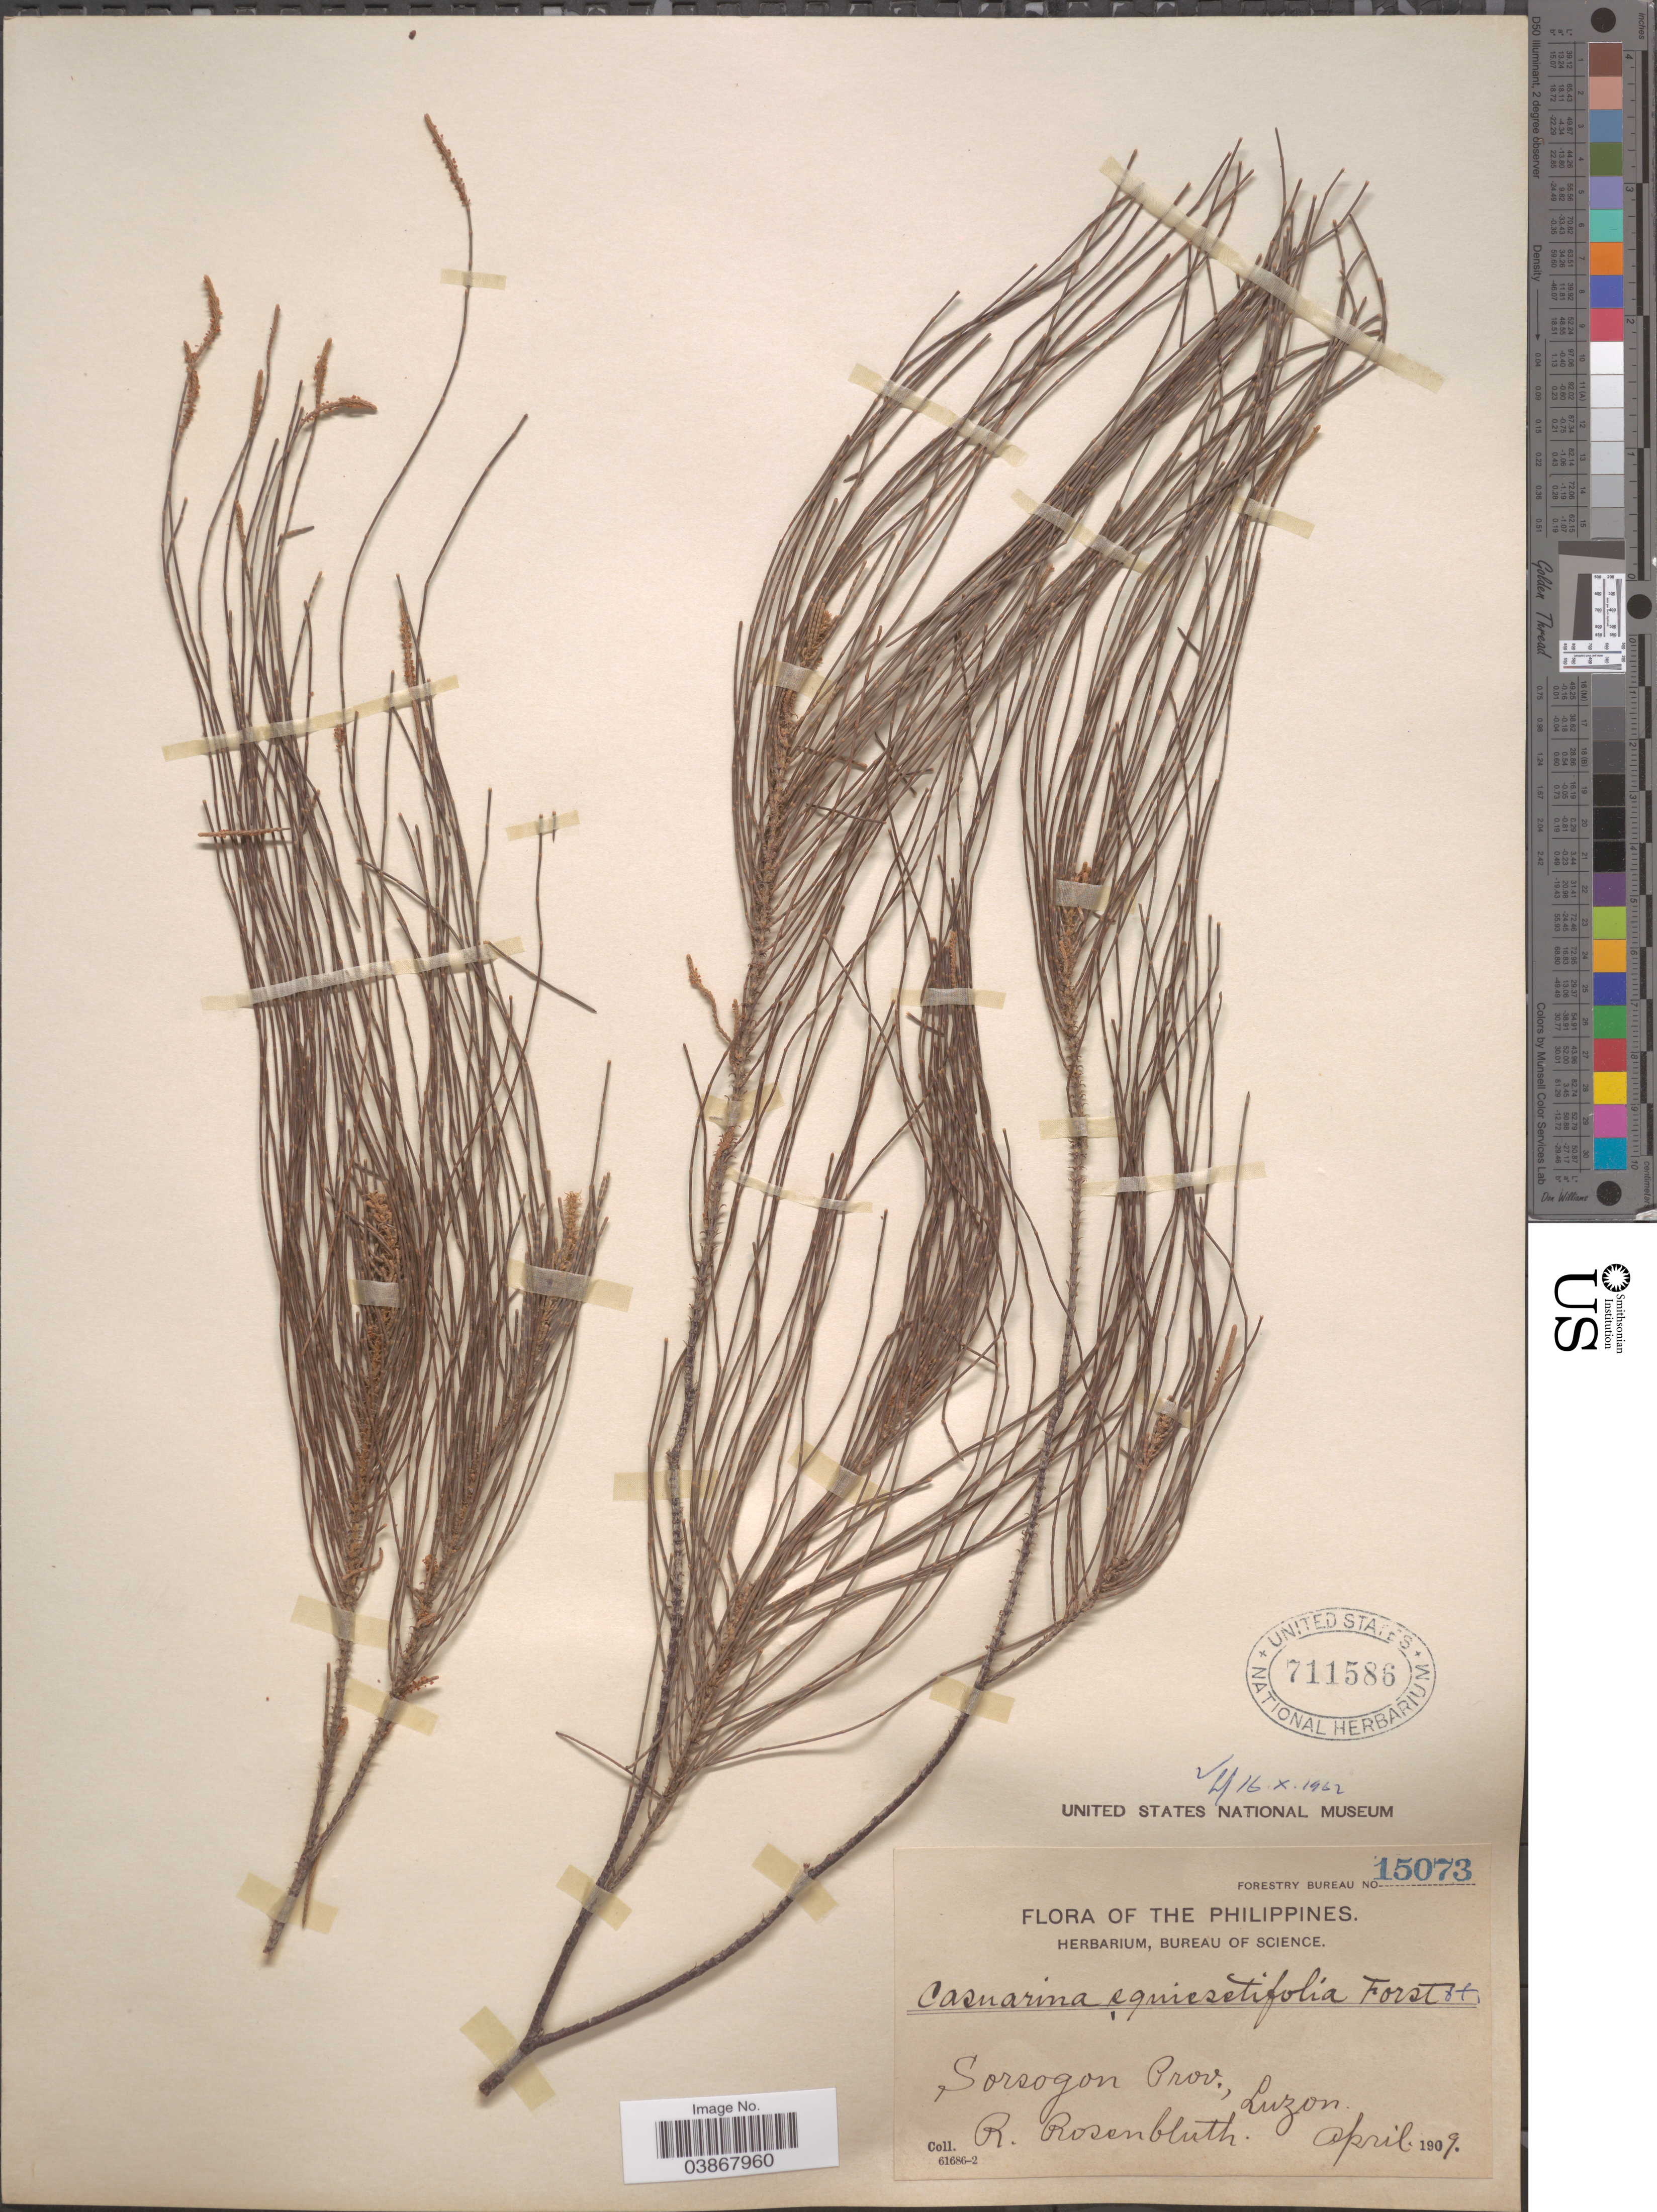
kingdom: Plantae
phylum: Tracheophyta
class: Magnoliopsida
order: Fagales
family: Casuarinaceae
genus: Casuarina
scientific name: Casuarina equisetifolia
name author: L.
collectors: R. Rosenbluth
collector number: Forestry Bureau 15073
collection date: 1909-04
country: Philippines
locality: Sorsogon Prov., Luzon.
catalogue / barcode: US 711586